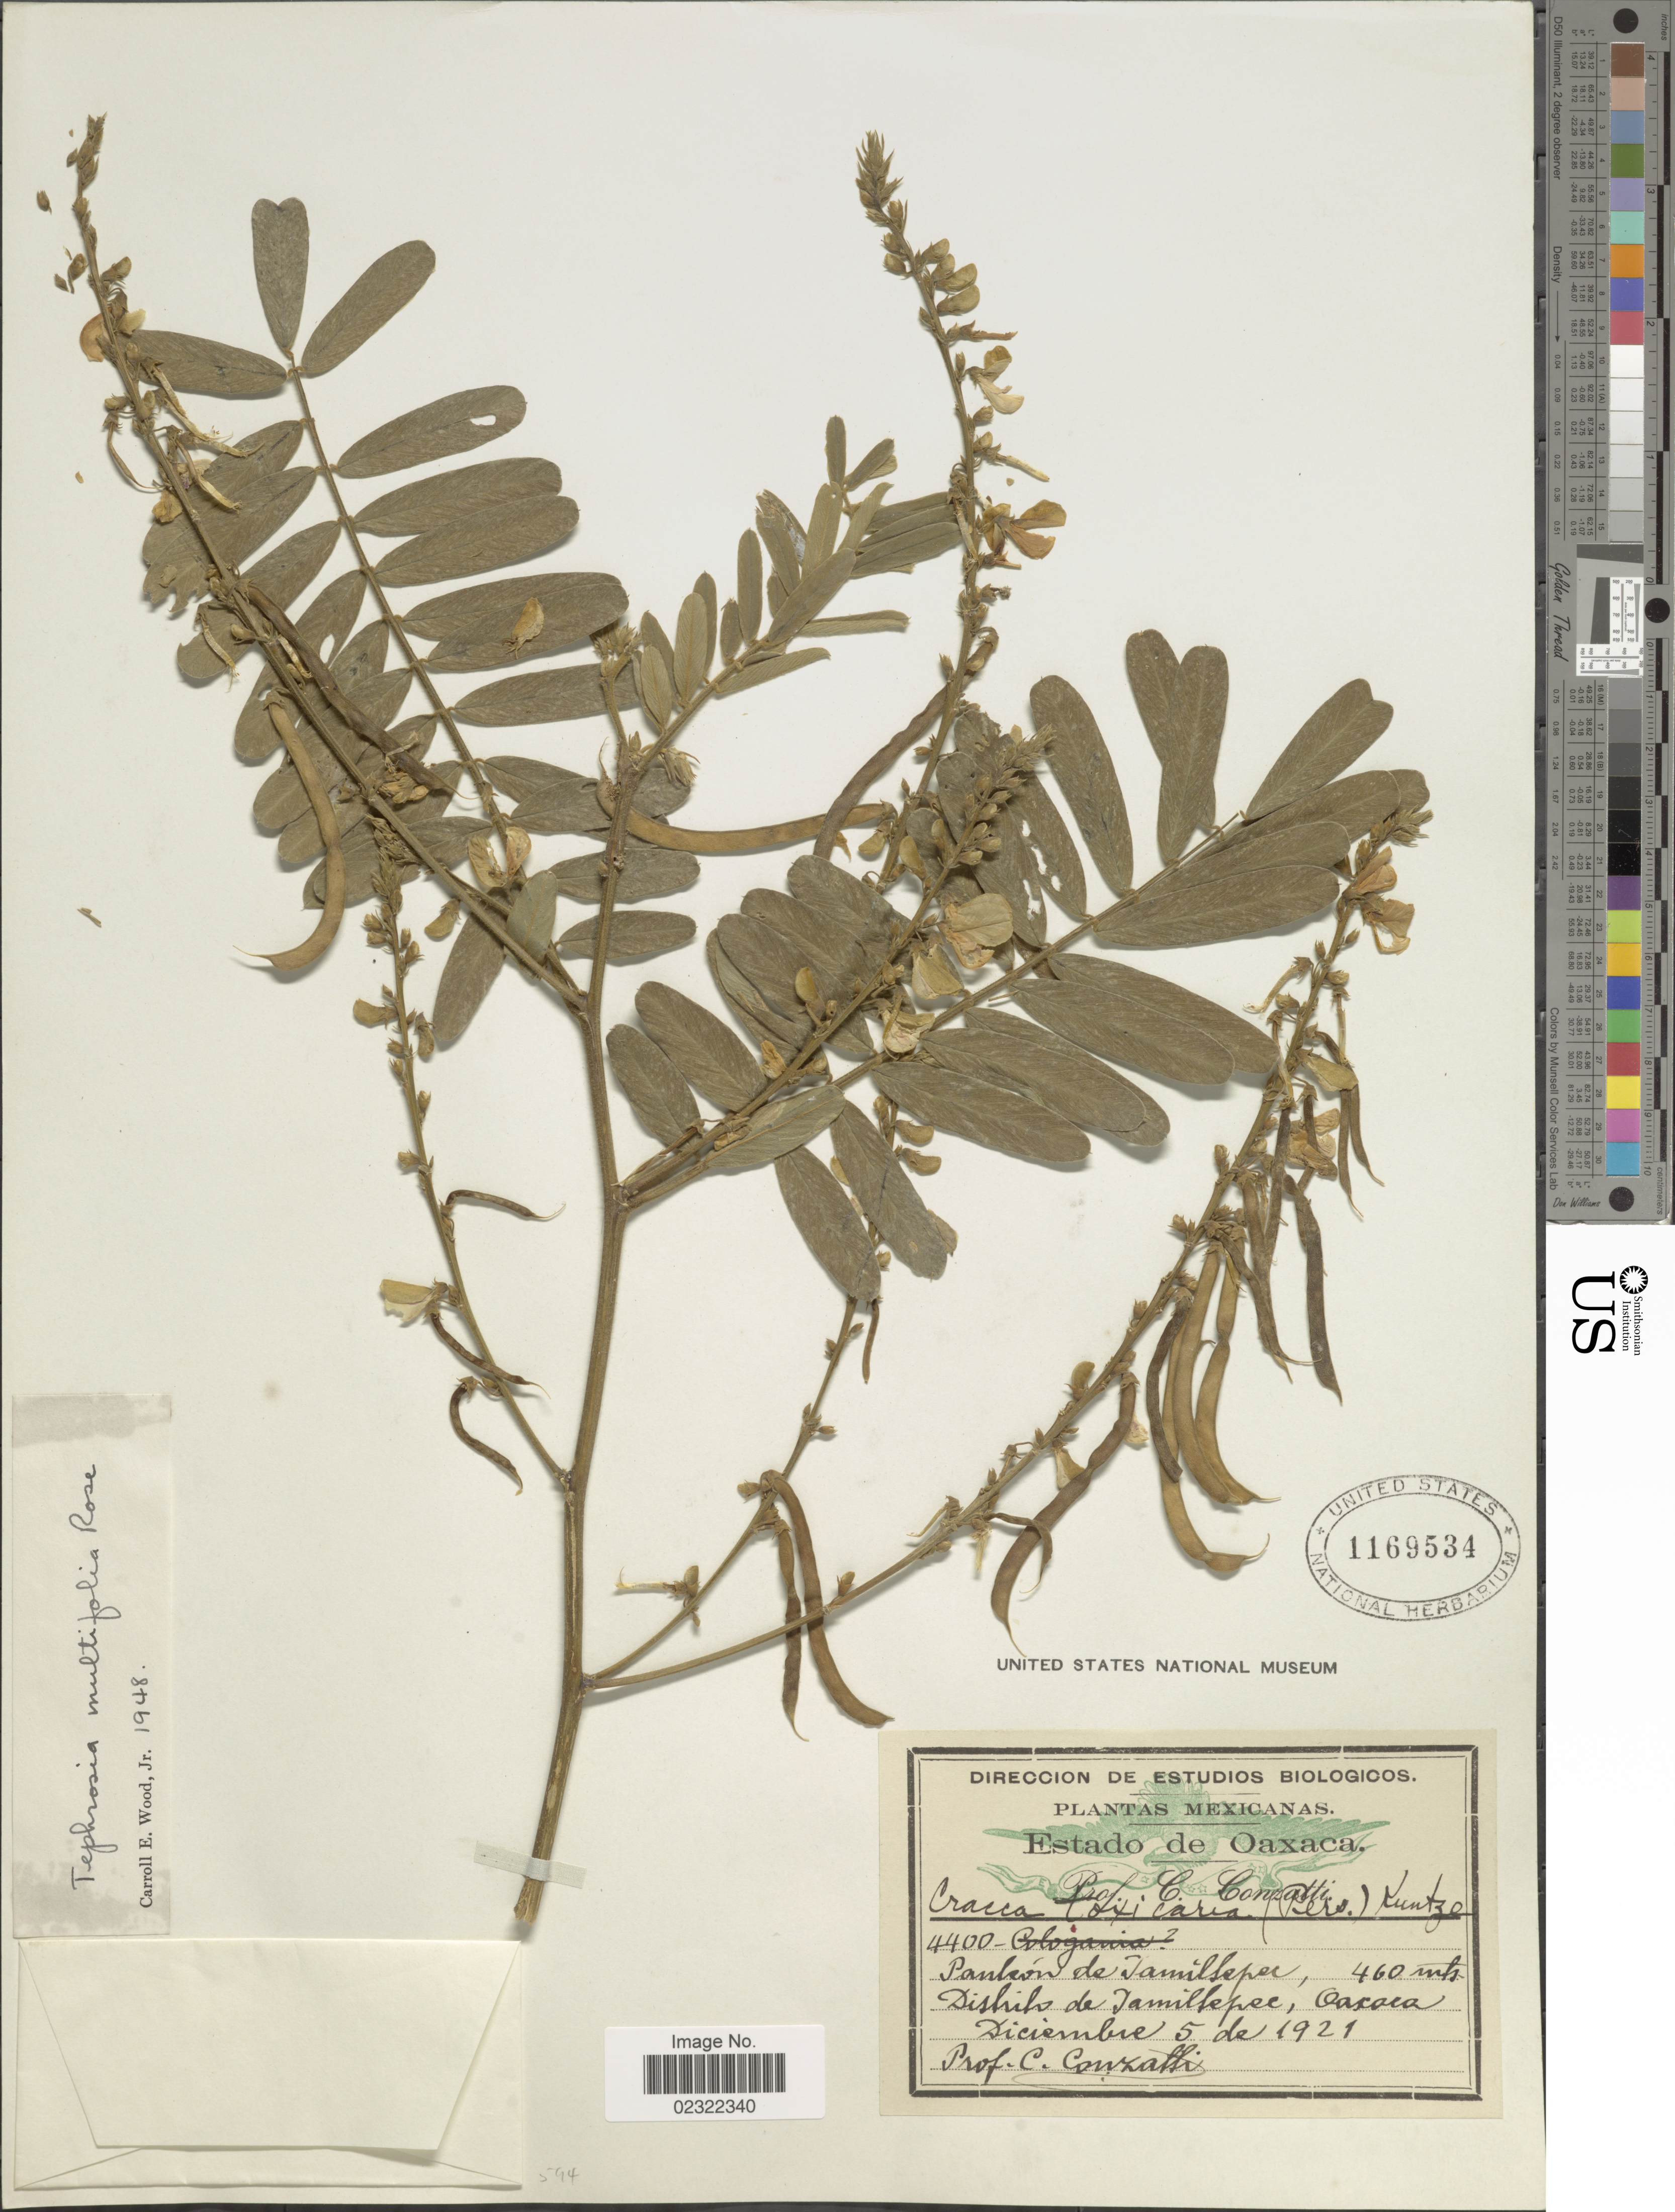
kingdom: Plantae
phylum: Tracheophyta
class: Magnoliopsida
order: Fabales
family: Fabaceae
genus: Tephrosia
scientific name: Tephrosia multifolia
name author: Rose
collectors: C. Conzatti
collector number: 4400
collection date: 1921-12-05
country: Mexico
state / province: Oaxaca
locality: Panton de Jamiltepec, Distrito de Jamiltepec, Oaxaca.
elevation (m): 460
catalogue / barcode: US 1169534